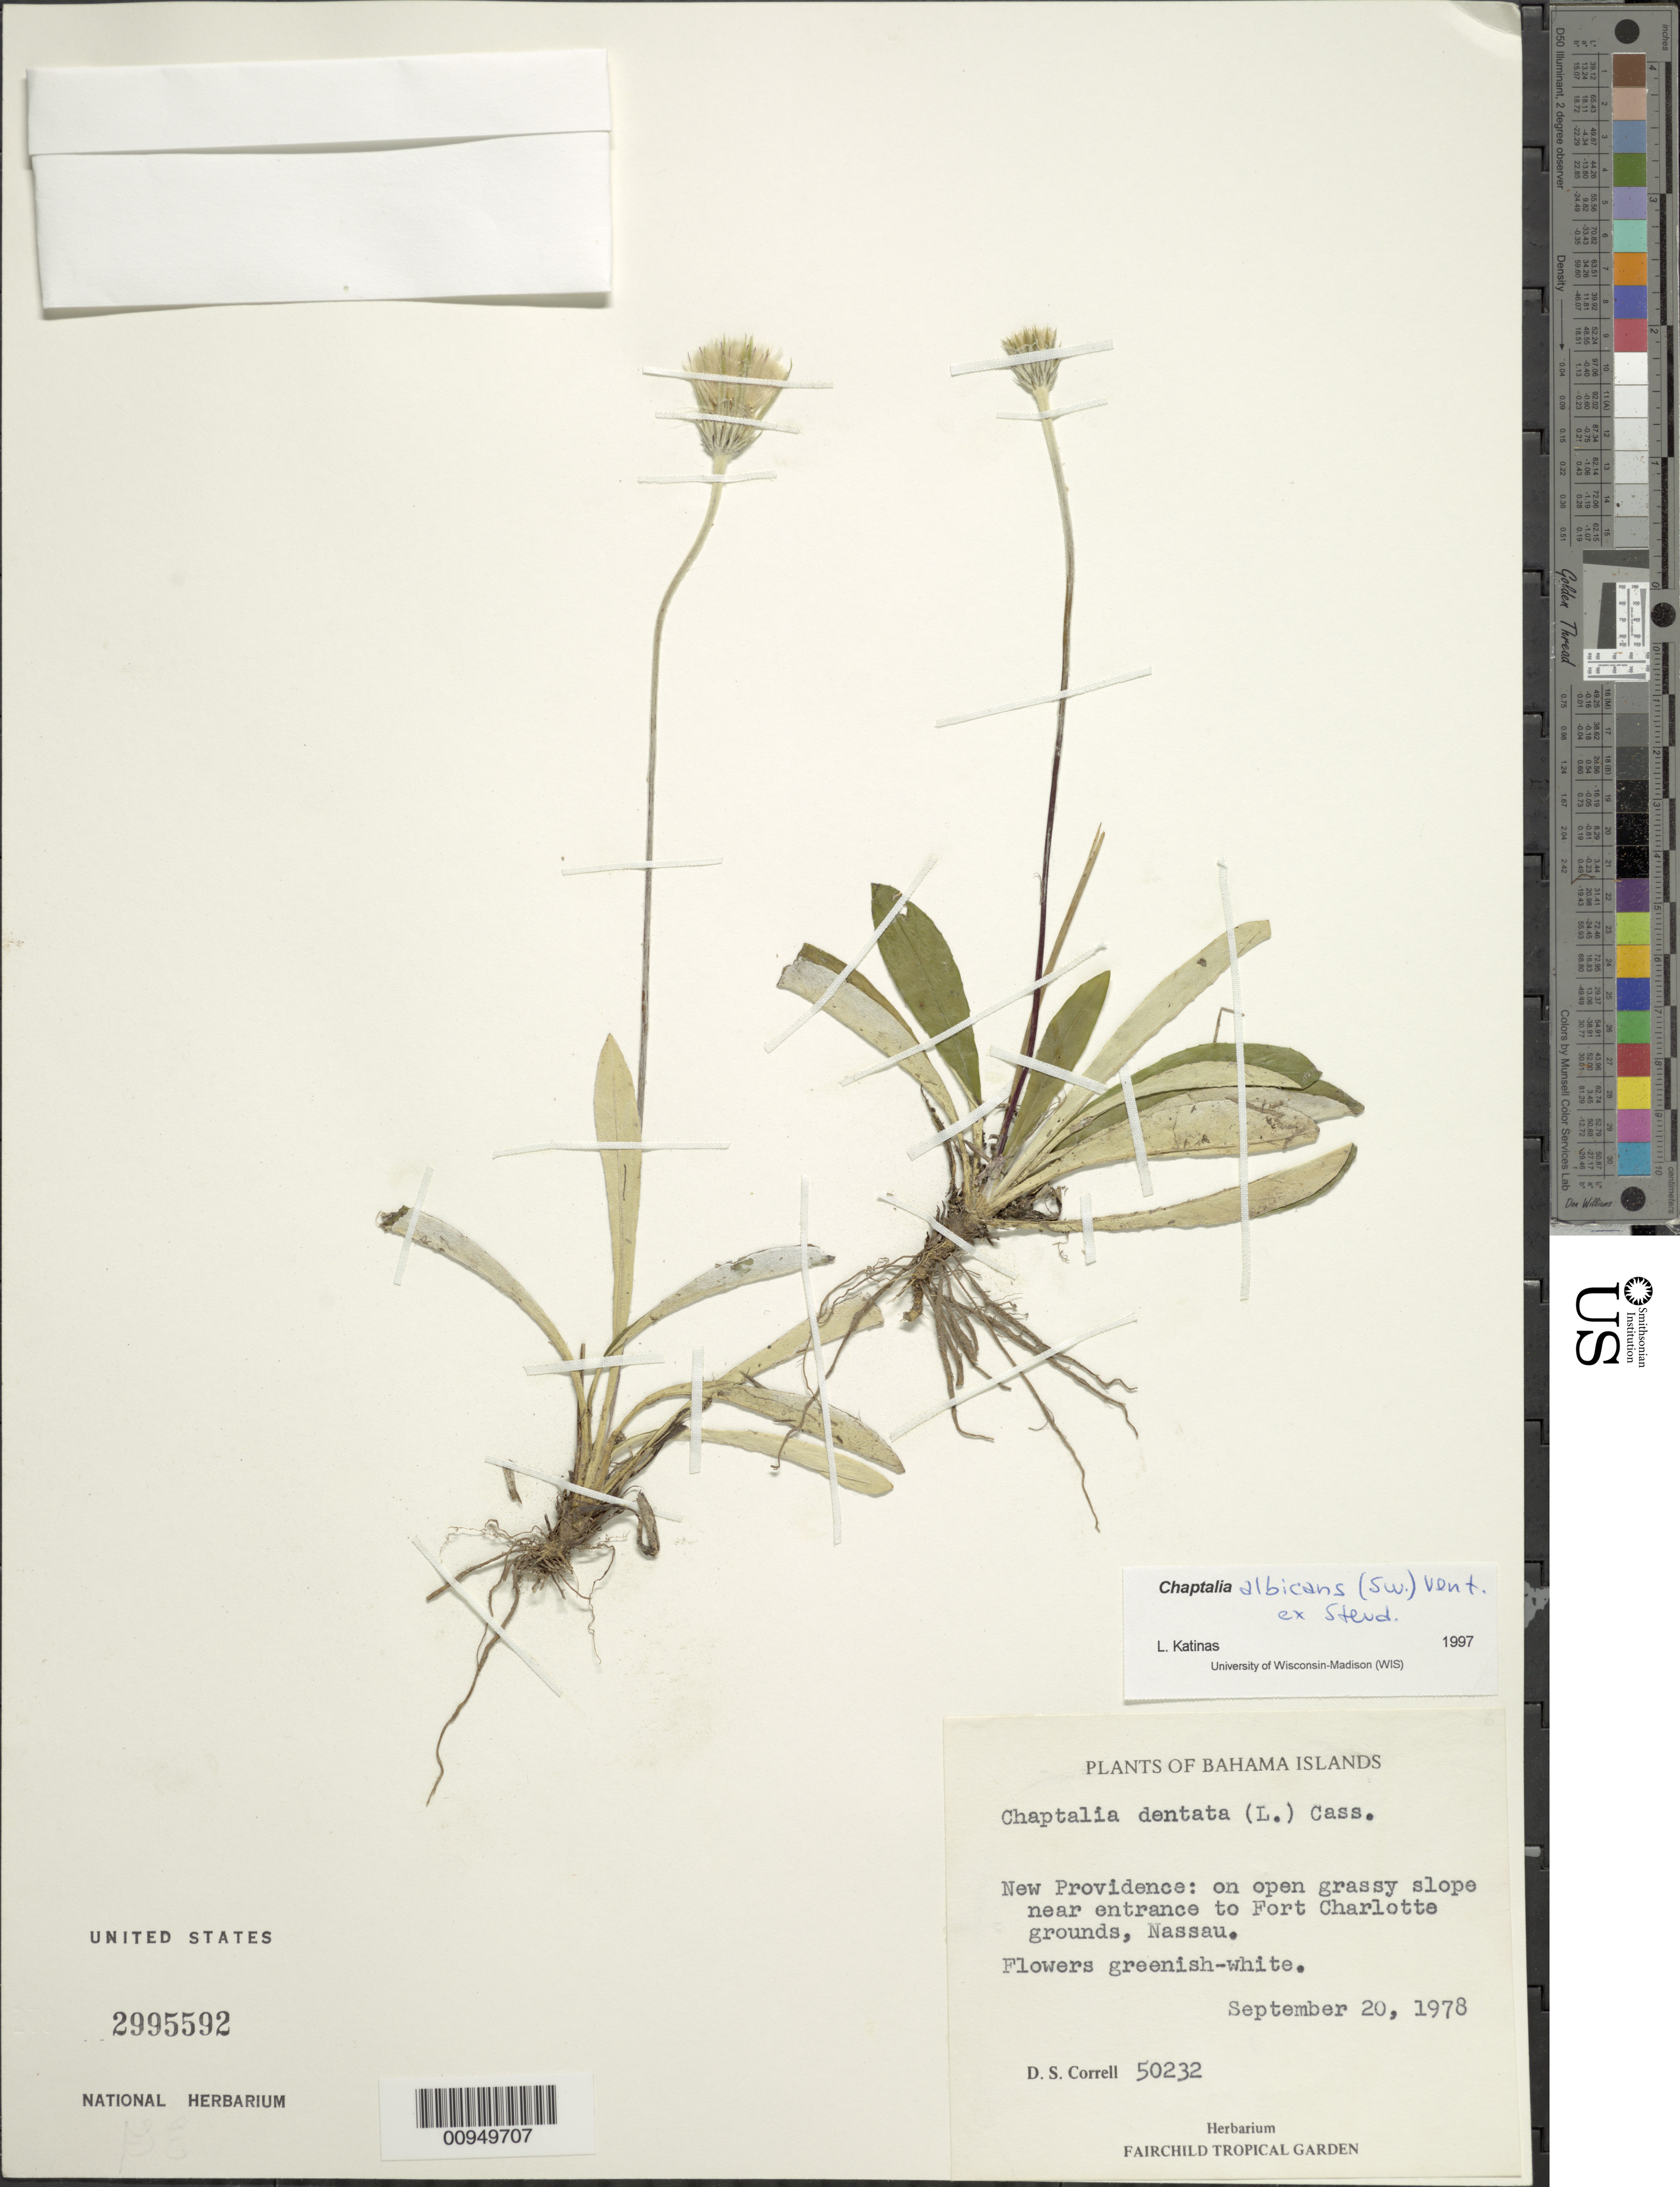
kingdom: Plantae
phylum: Tracheophyta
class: Magnoliopsida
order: Asterales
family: Asteraceae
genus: Chaptalia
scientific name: Chaptalia albicans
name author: (Sw.) Vent. ex B.D. Jacks.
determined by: Katinas, L.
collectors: D. S. Correll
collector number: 50232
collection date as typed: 20 Sep 1978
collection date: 1978-09-20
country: Bahamas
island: New Providence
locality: Near entrance to Fort Charlotte grounds, Nassau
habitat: On open grassy slopes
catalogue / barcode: US 2995592